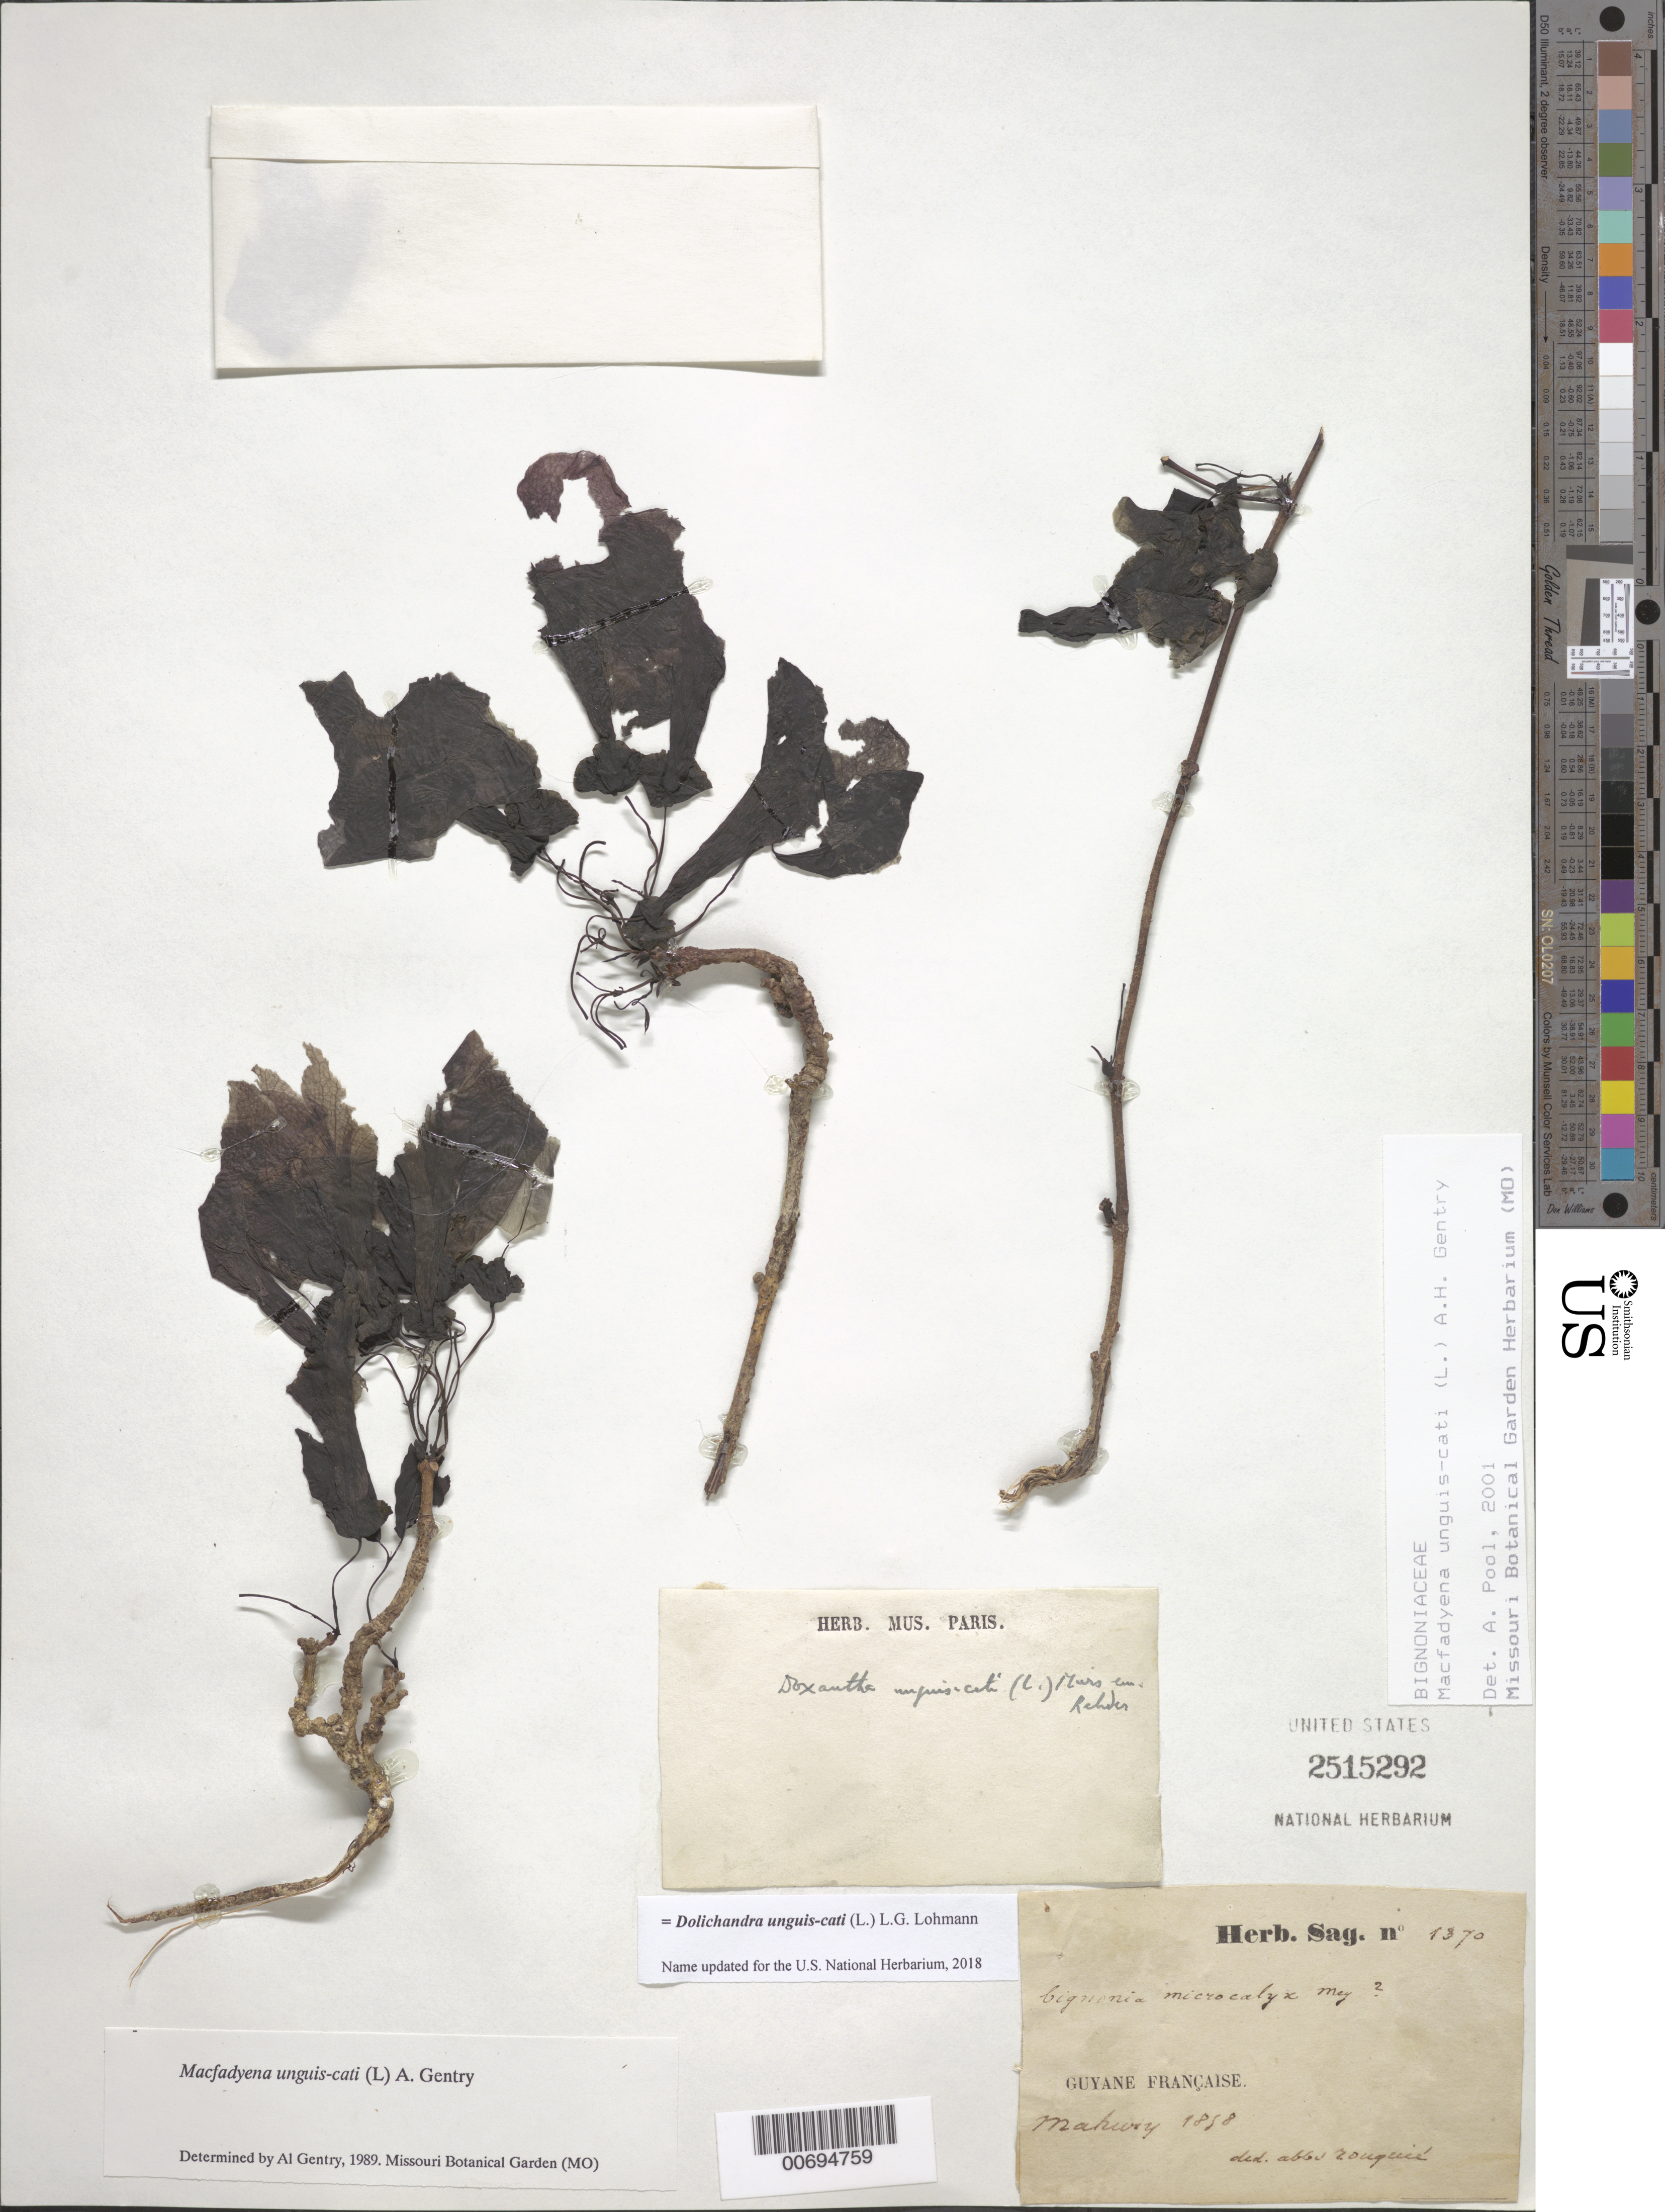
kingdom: Plantae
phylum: Tracheophyta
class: Magnoliopsida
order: Lamiales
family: Bignoniaceae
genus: Dolichandra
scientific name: Dolichandra unguis-cati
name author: (L.) L.G. Lohmann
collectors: P. A. Sagot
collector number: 1370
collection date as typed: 1858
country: French Guiana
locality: Mahury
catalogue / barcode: US 2515292